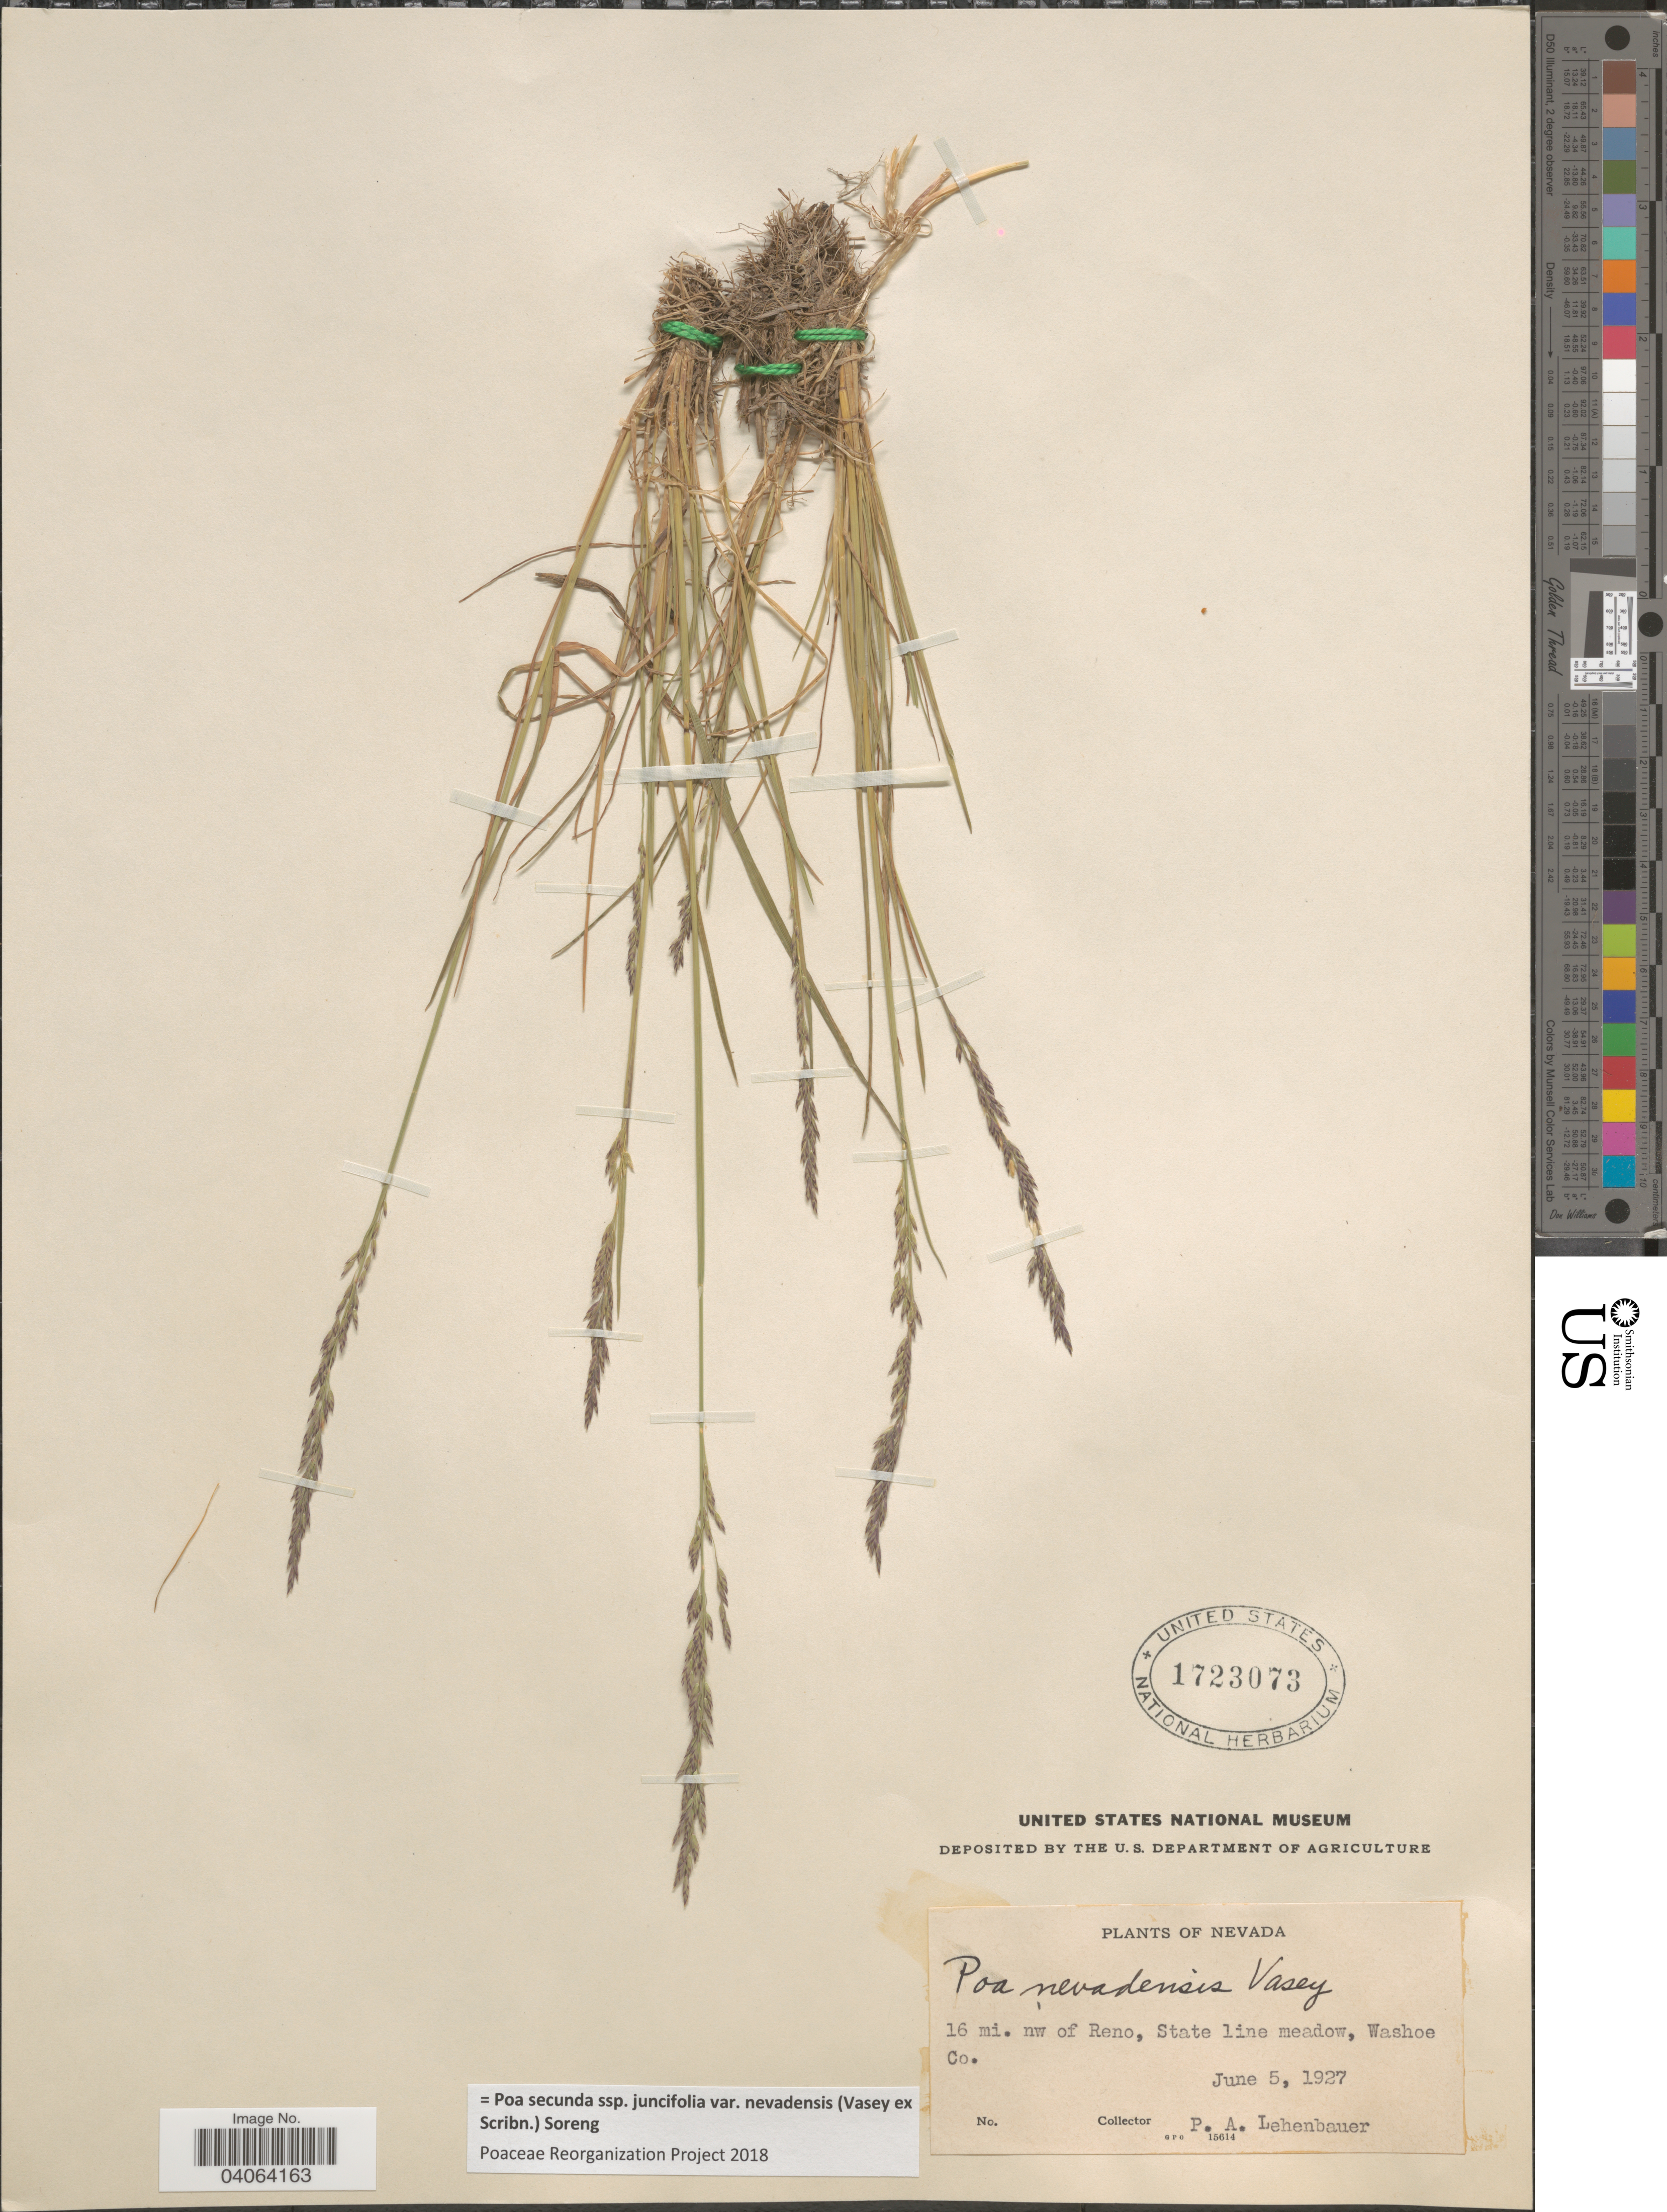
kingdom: Plantae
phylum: Tracheophyta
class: Liliopsida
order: Poales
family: Poaceae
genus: Poa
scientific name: Poa secunda subsp. juncifolia var. nevadensis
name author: (Vasey ex Scribn.) Soreng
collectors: P. Lehenbauer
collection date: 1927-06-05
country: United States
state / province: Nevada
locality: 16 mi. nw of Reno, State line meadow, Washoe Co.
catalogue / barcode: US 1723073